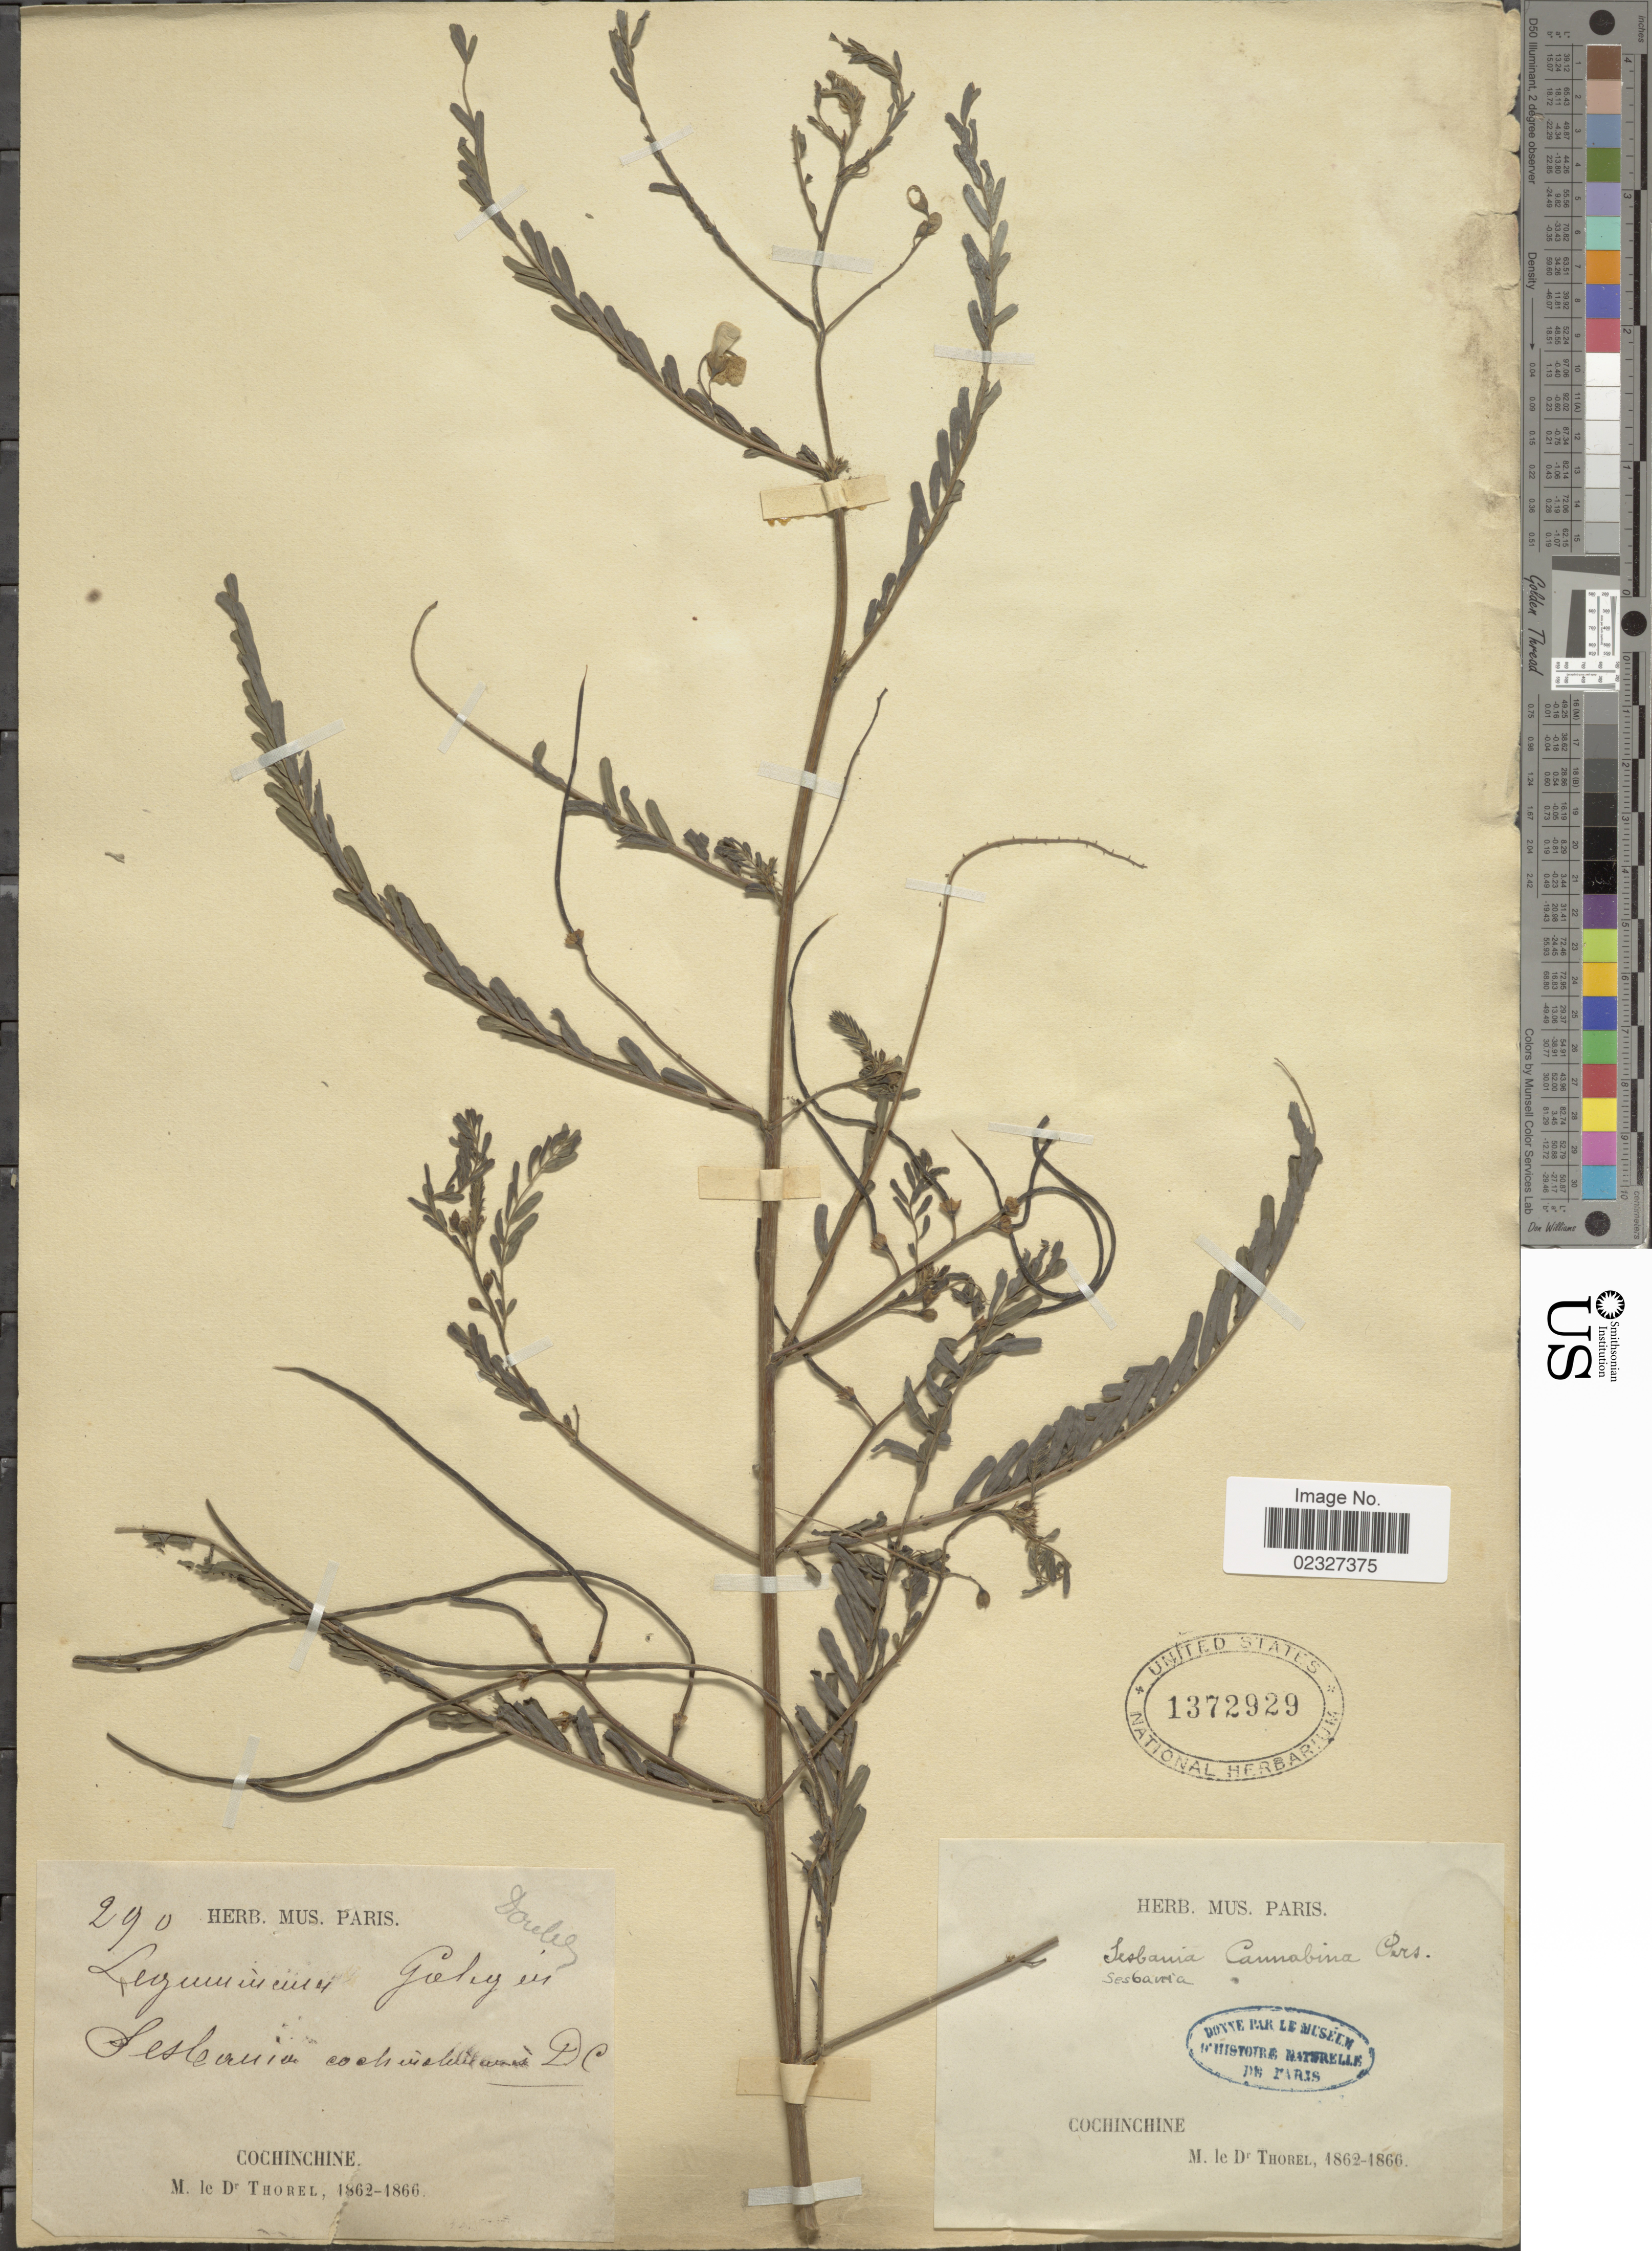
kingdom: Plantae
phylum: Tracheophyta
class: Magnoliopsida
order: Fabales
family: Fabaceae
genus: Sesbania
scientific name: Sesbania cannabina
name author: (Retz.) Poir.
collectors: Thorel, M. "M. [=Monsieur] Thorel" DO NOT USE (error for C. Thorel)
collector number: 290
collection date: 1862/1866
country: Vietnam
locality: Cochinchine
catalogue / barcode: US 1372929